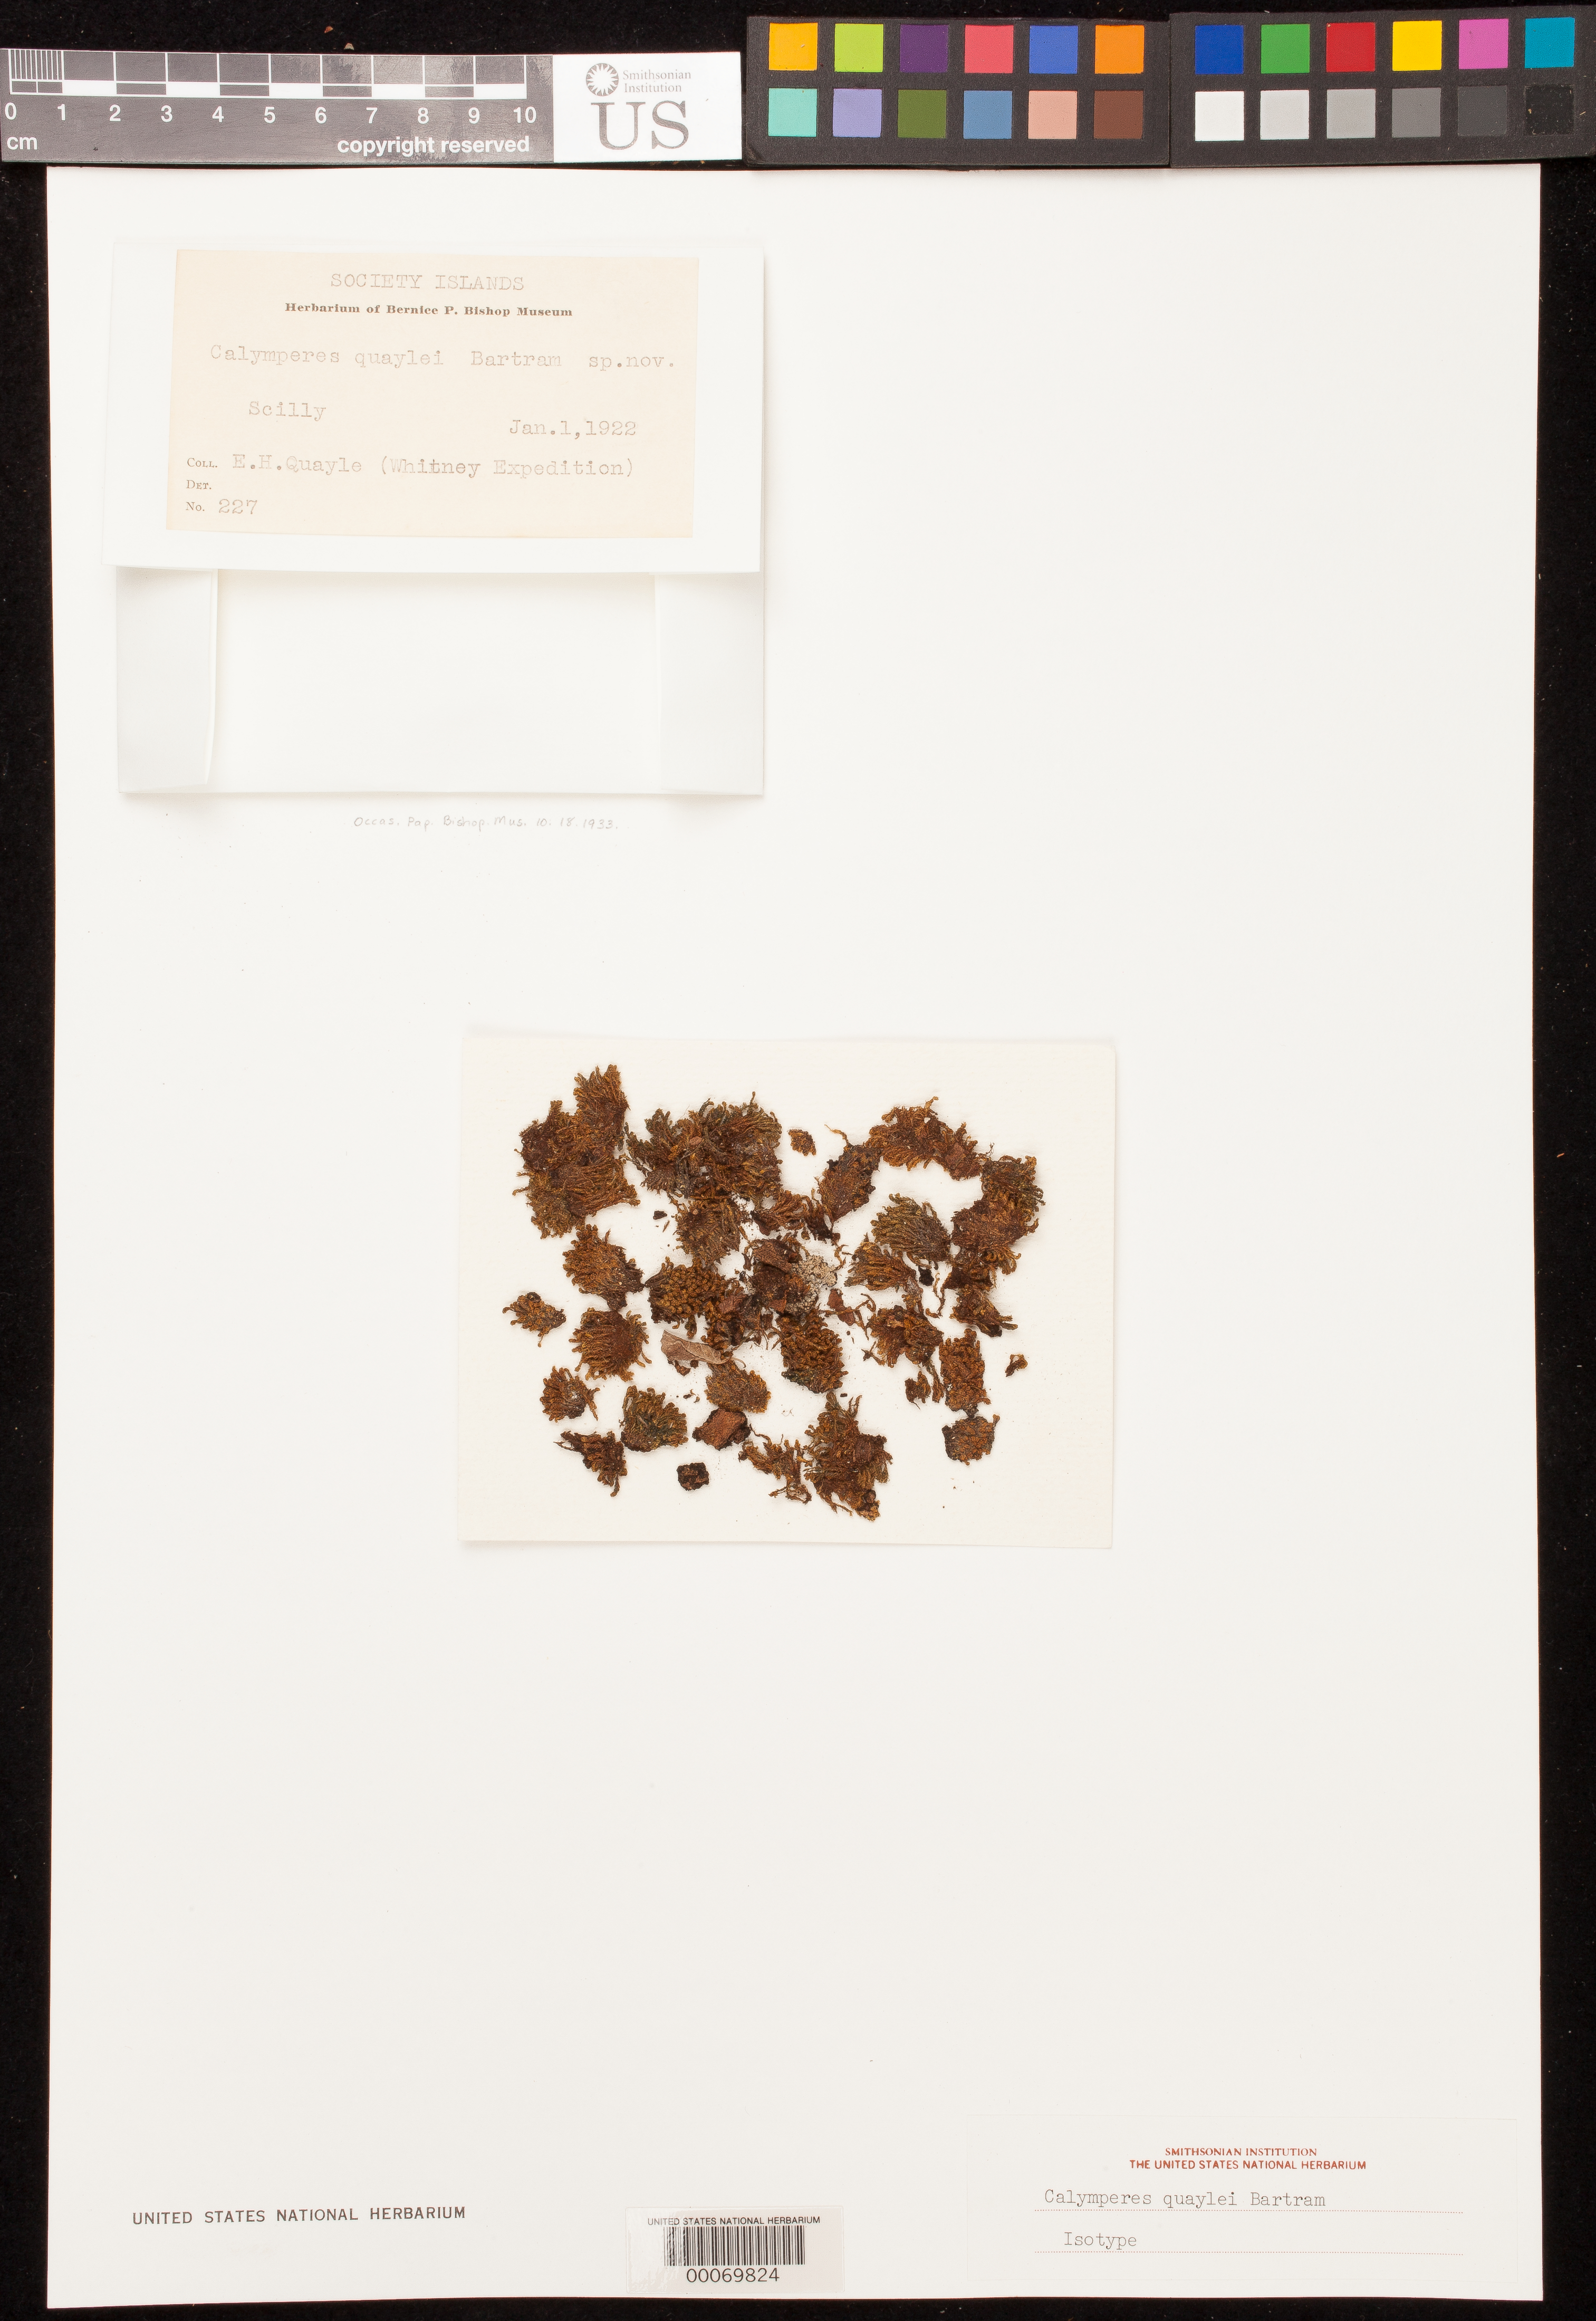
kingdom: Plantae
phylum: Bryophyta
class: Bryopsida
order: Dicranales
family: Calymperaceae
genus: Calymperes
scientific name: Calymperes quaylei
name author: E.B. Bartram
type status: Isotype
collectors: E. Quayle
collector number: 227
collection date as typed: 01 Jan 1922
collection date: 1922-01-01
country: French Polynesia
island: Manuae Atoll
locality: Scilly. [= Atoll Manuae] [Society Is.]